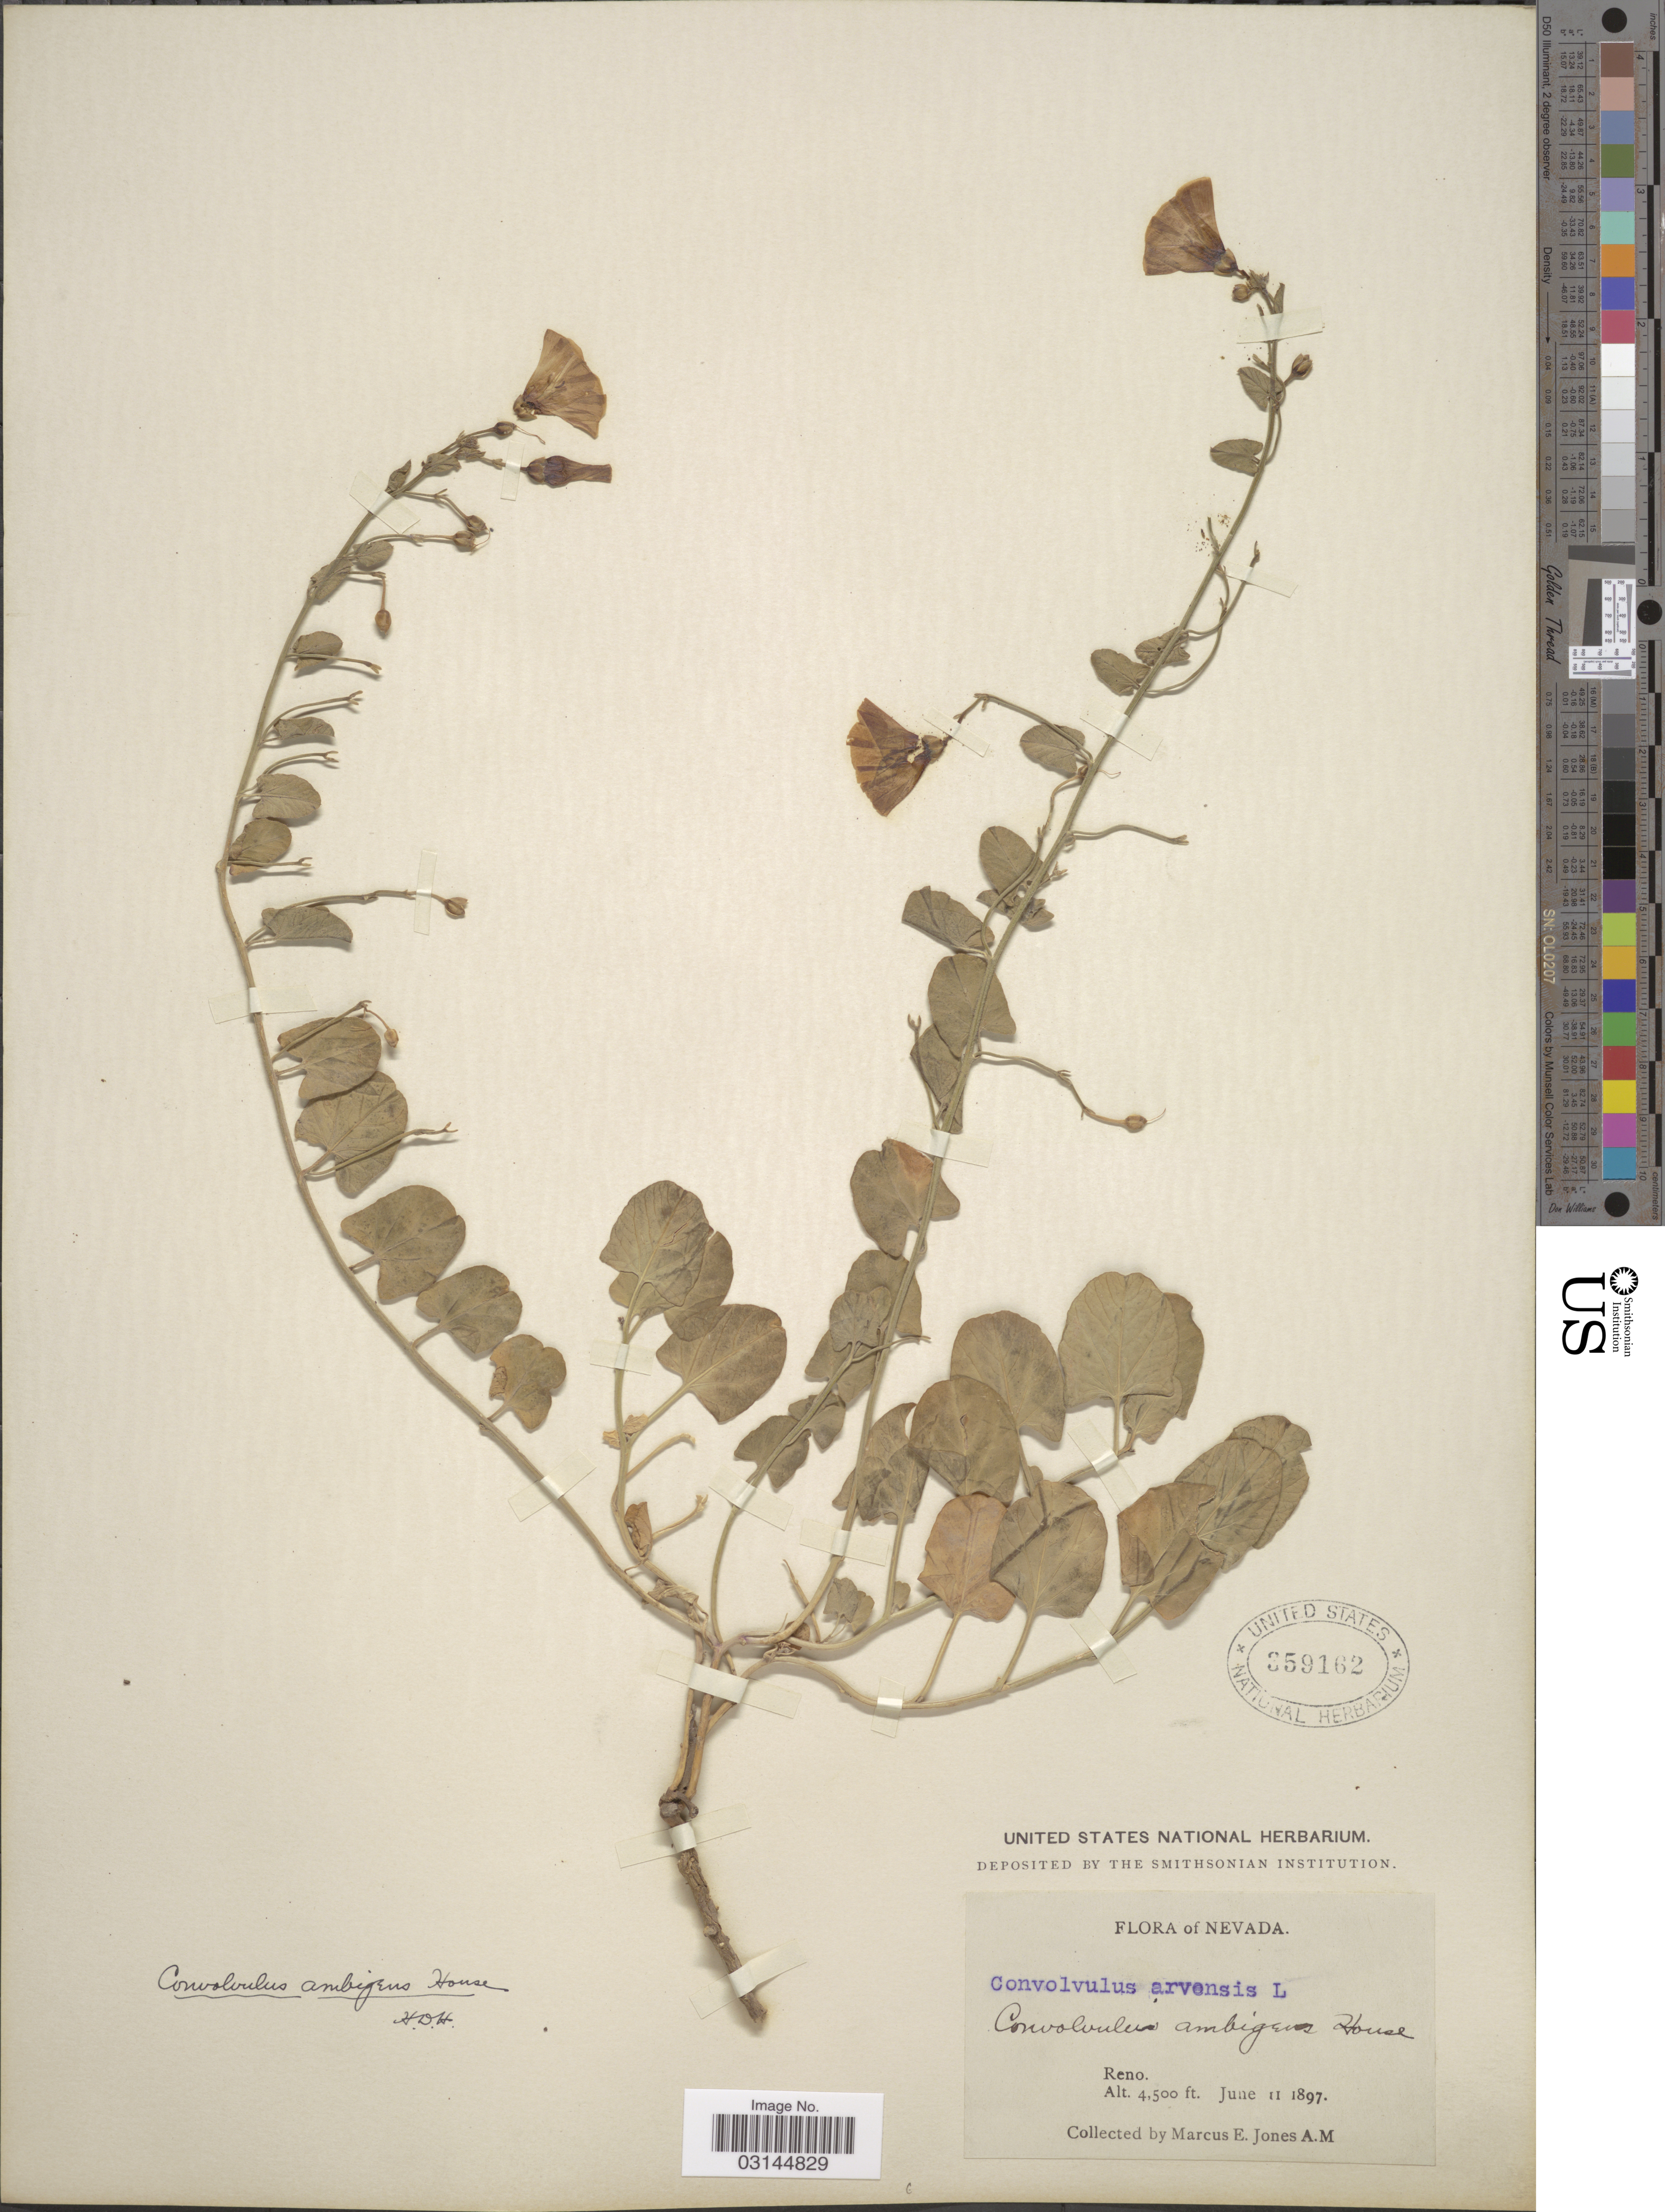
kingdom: Plantae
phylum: Tracheophyta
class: Magnoliopsida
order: Solanales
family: Convolvulaceae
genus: Convolvulus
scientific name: Convolvulus arvensis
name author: L.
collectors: M. E. Jones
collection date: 1897-06-11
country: United States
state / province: Nevada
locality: Reno.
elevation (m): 1372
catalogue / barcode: US 359162